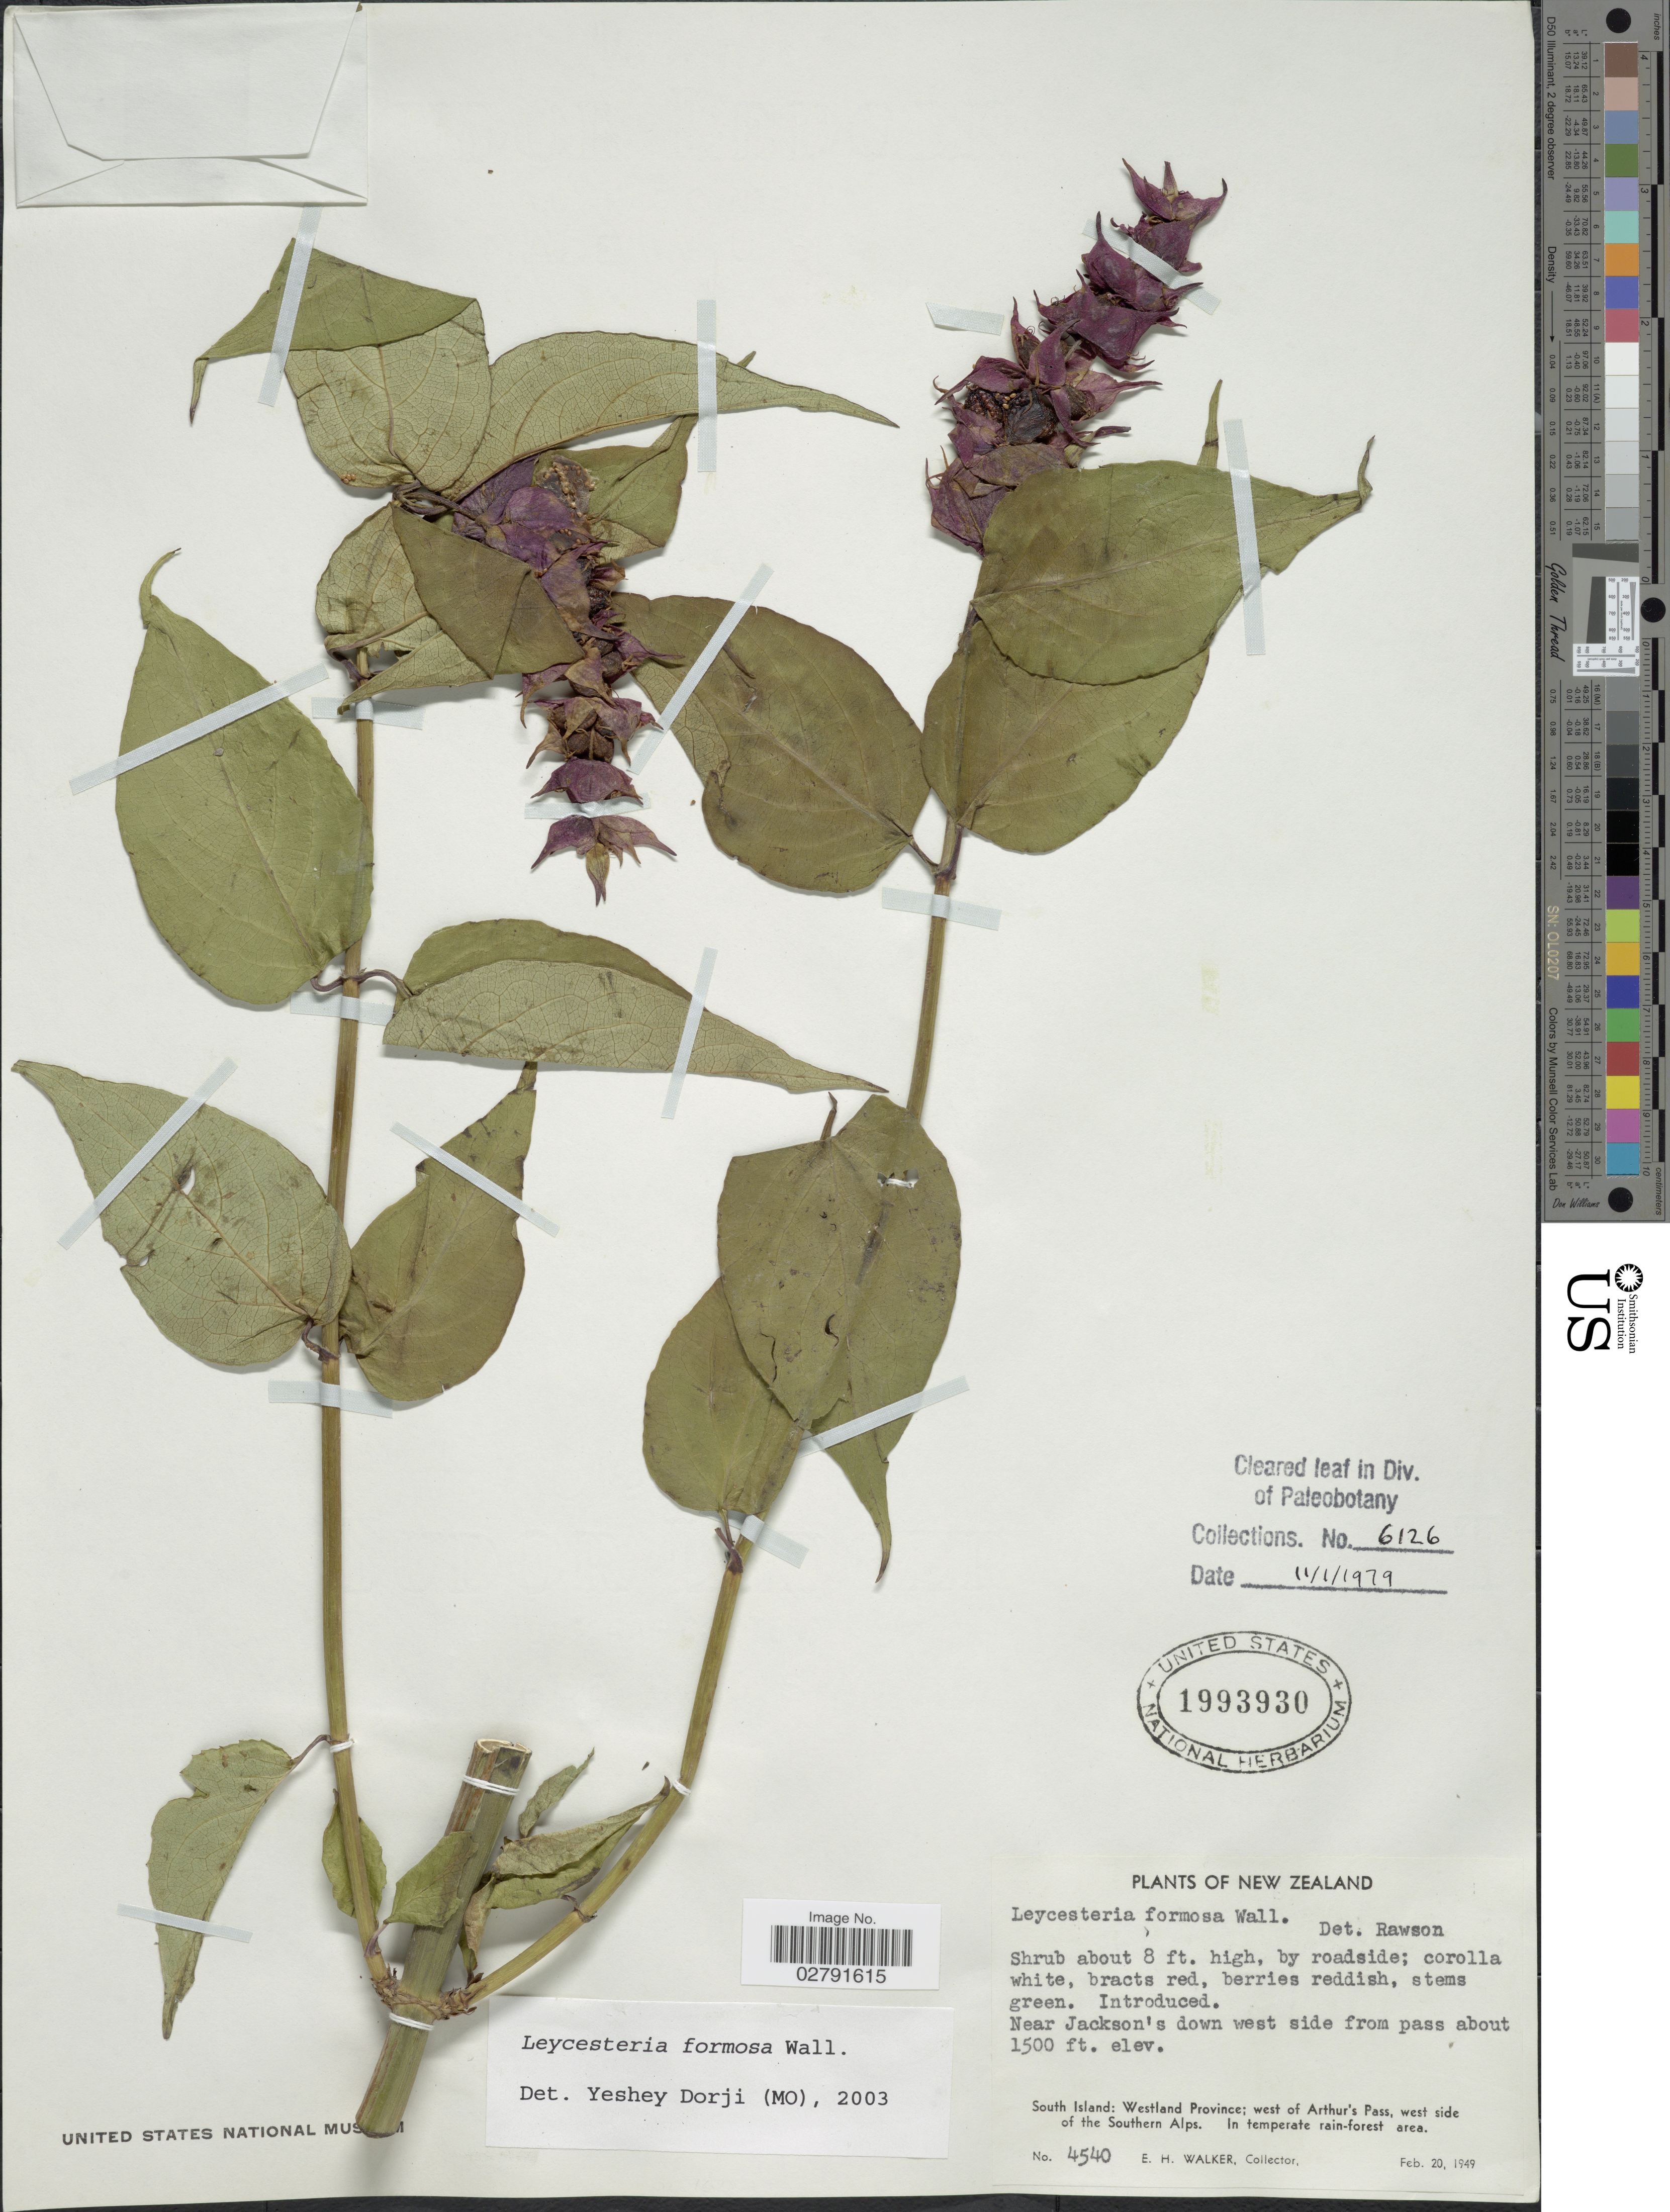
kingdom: Plantae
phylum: Tracheophyta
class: Magnoliopsida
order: Dipsacales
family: Caprifoliaceae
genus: Leycesteria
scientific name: Leycesteria formosa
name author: Wall.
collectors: E. H. Walker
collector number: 4540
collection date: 1949-02-20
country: New Zealand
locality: Near Jackson's down west side from pass, South Island: Westland Province; west of Arthur's Pass, west side of the Southern Alps.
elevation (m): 457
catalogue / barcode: US 1993930